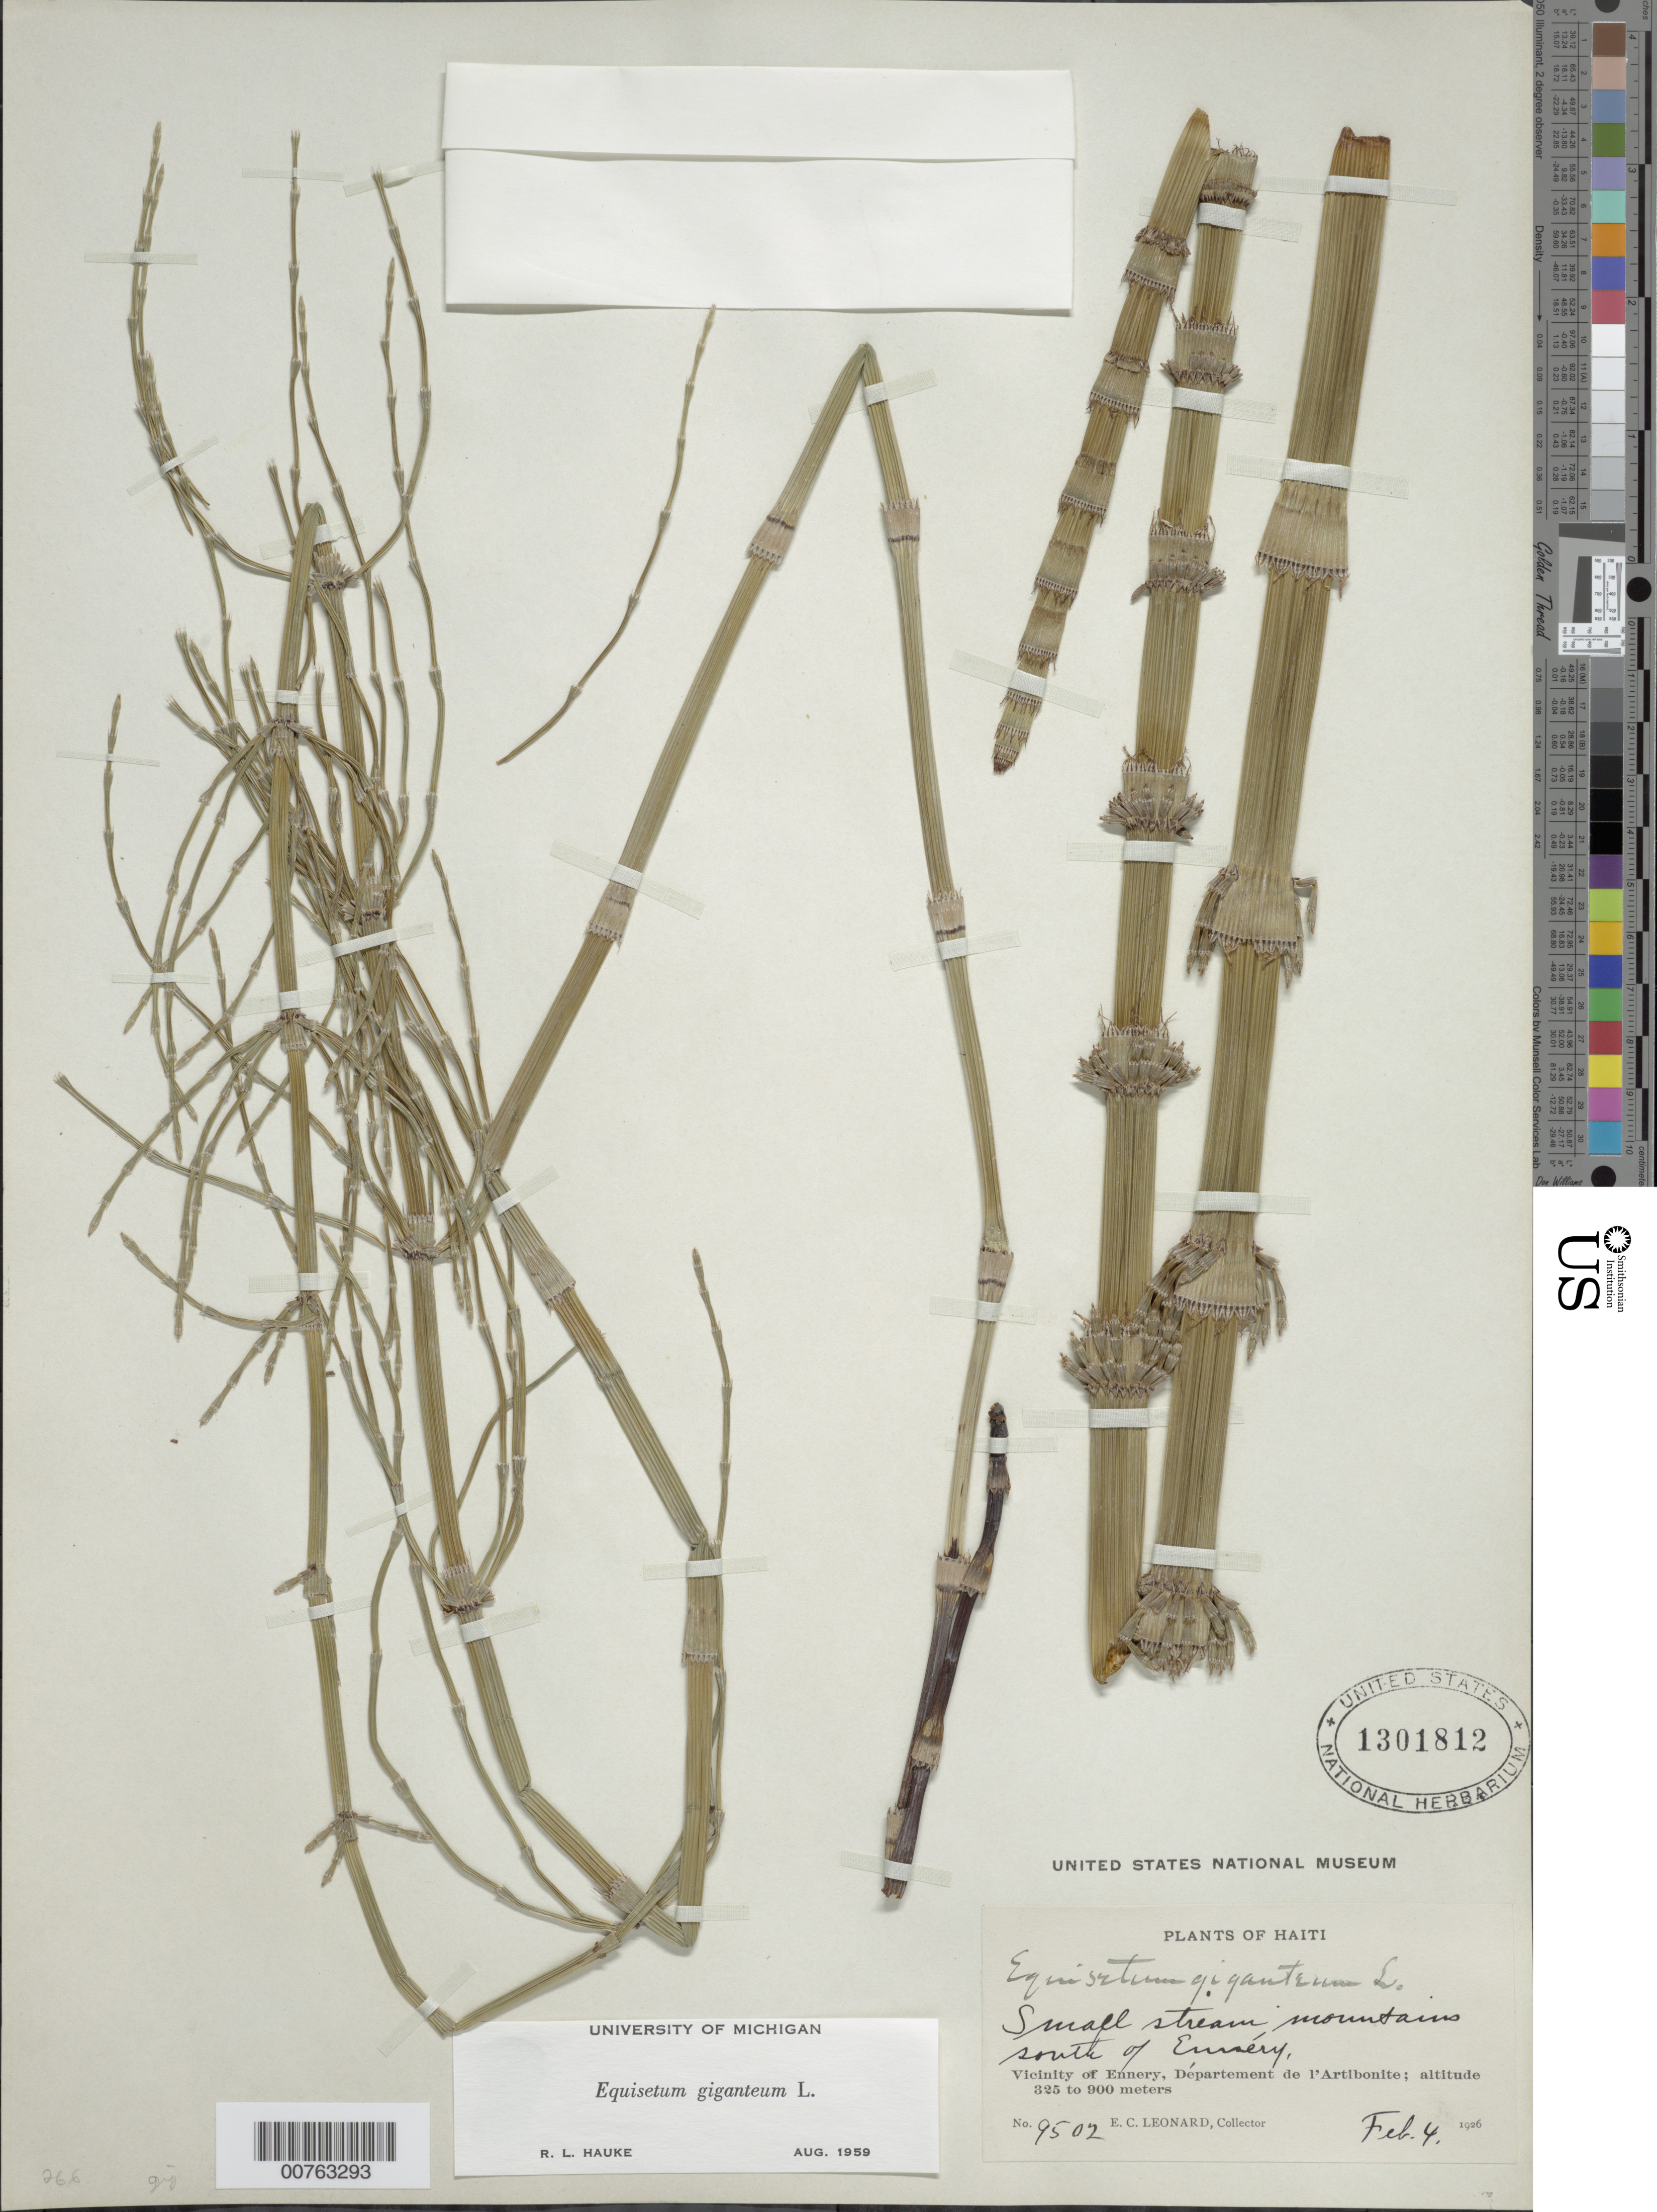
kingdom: Plantae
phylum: Tracheophyta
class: Polypodiopsida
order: Equisetales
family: Equisetaceae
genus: Equisetum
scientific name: Equisetum giganteum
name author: L.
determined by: Hauke, R. L.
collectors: E. C. Leonard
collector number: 9502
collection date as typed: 04 Feb 1926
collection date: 1926-02-04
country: Haiti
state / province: Artibonite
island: Hispaniola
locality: Vicinity of Ennery, Departement de l'Artibonite. Mountains south of Ennery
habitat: Small stream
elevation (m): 325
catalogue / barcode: US 1301812